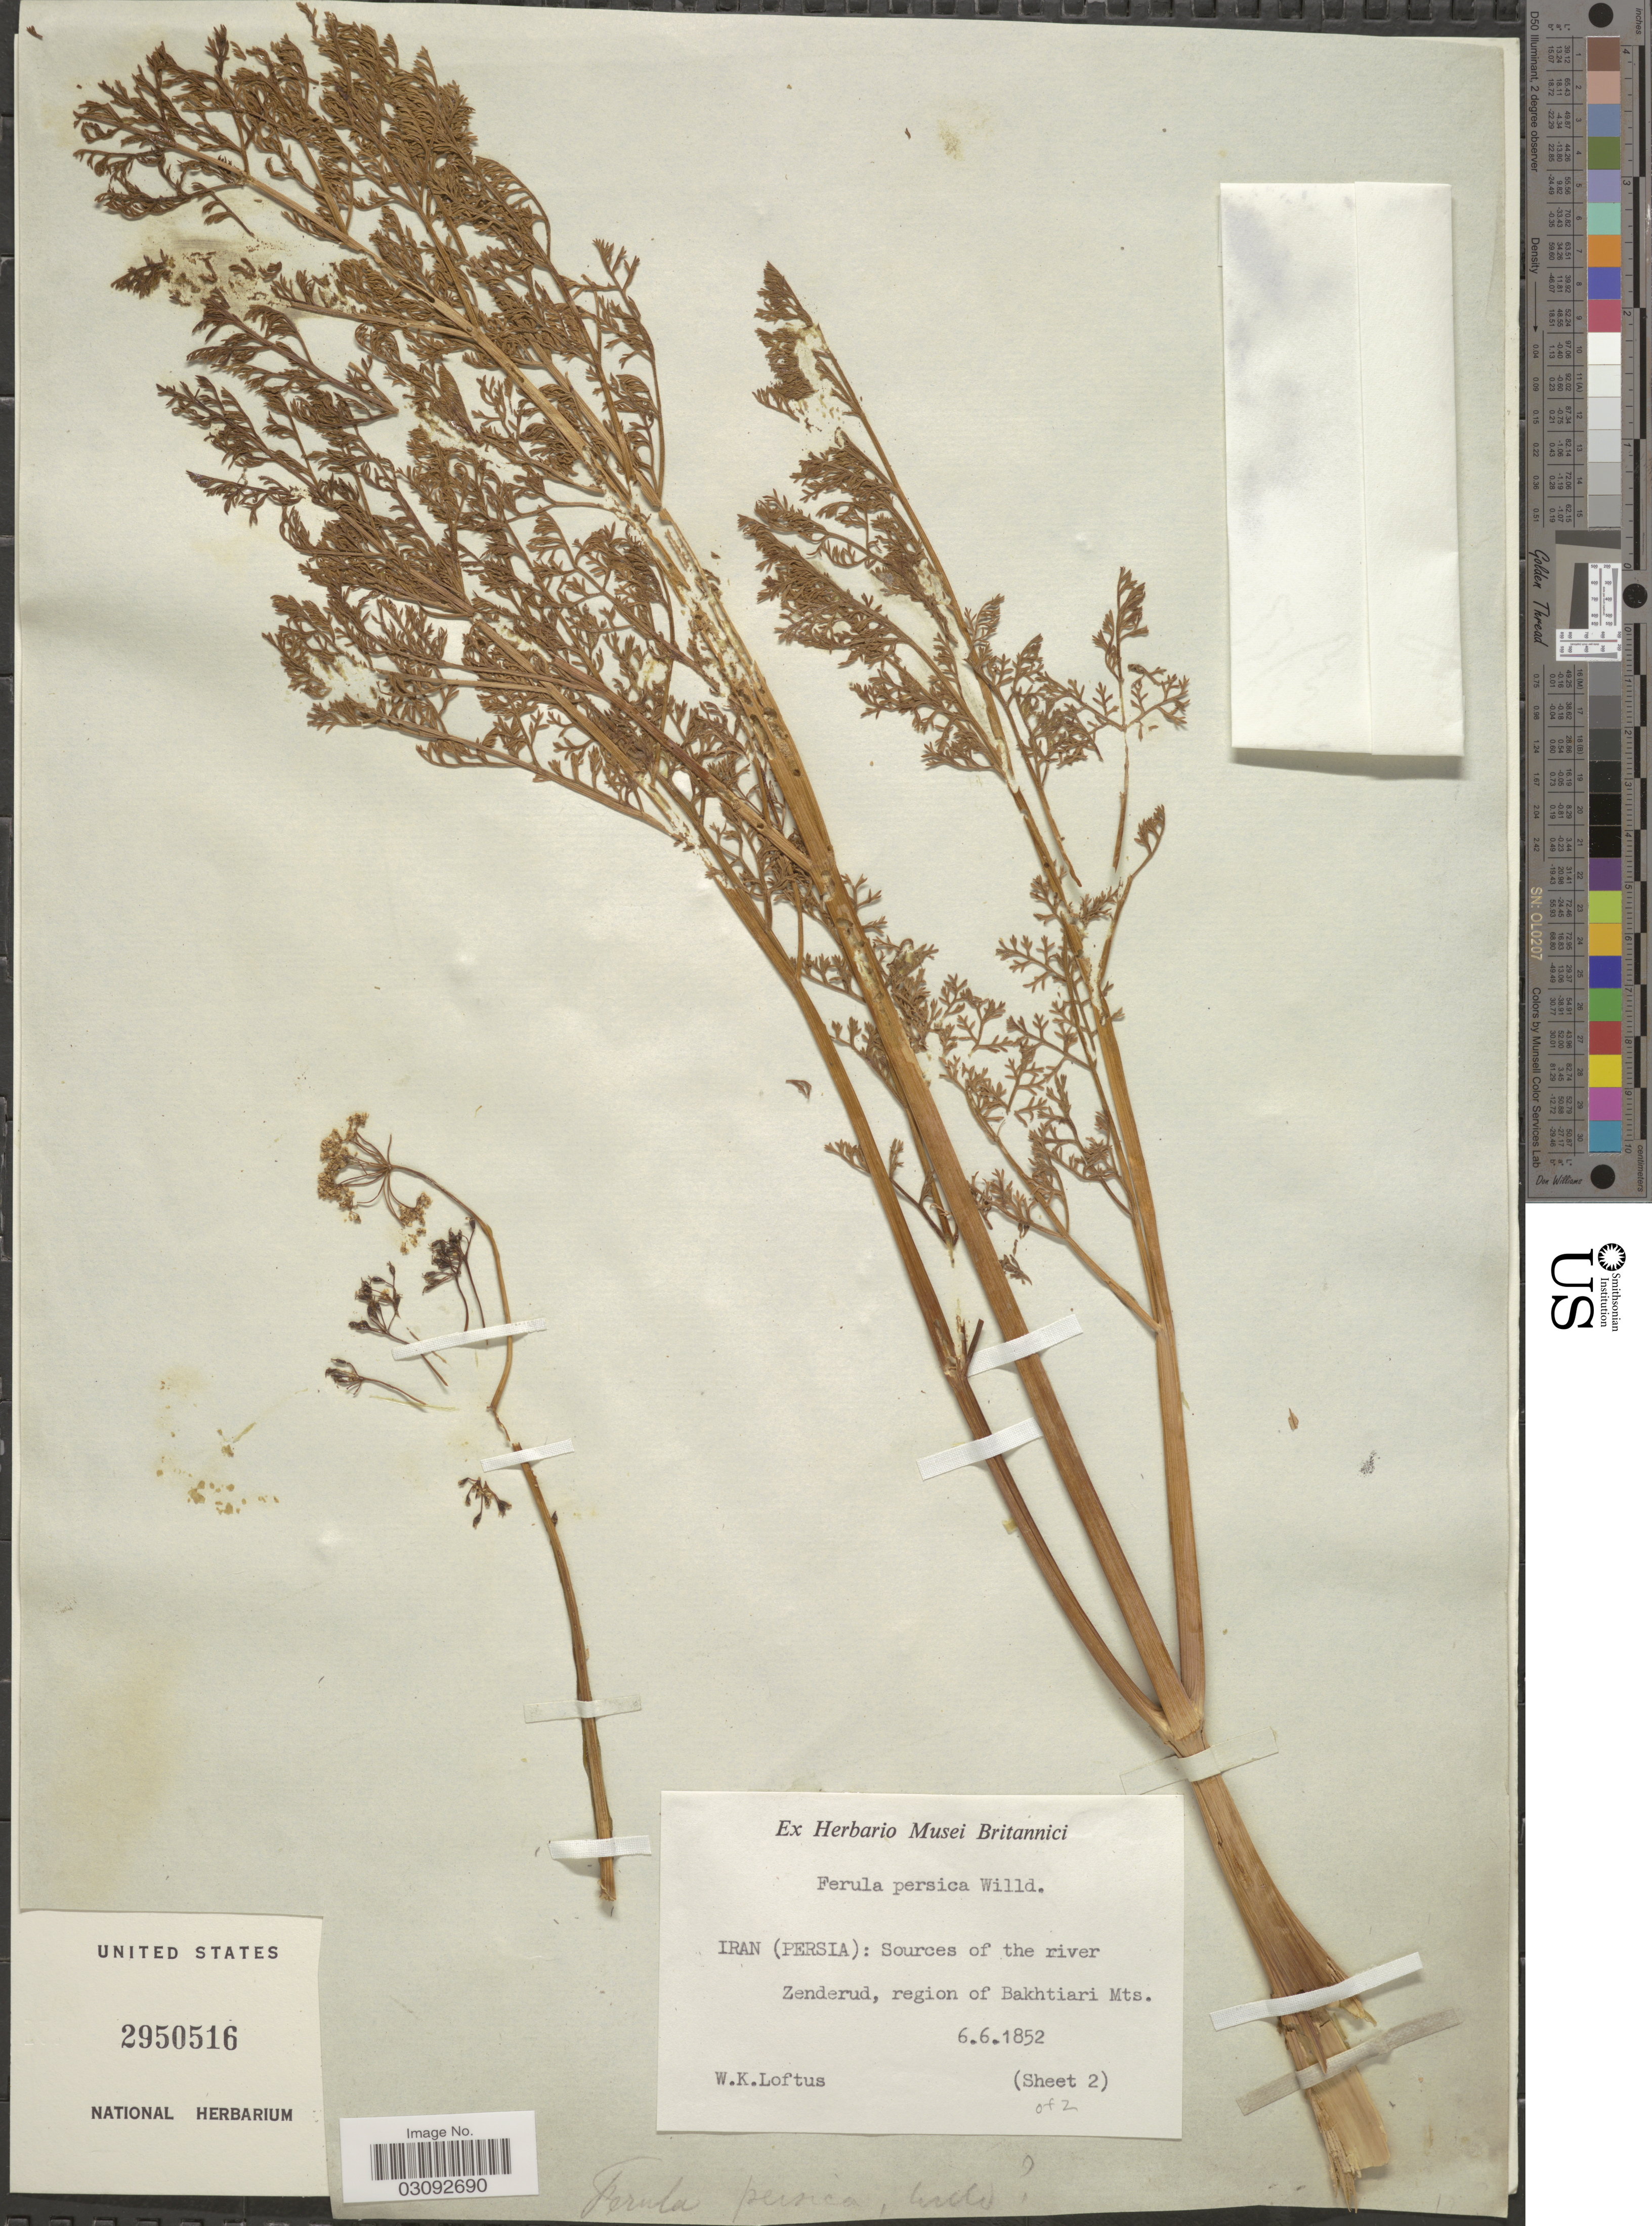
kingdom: Plantae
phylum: Tracheophyta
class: Magnoliopsida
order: Apiales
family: Apiaceae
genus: Ferula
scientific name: Ferula persica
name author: Willd.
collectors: W. Loftus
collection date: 1852-06-06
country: Iran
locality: (Persia): Sources of the river Zenderud, region of Bakhtiari Mts.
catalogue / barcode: US 2950516